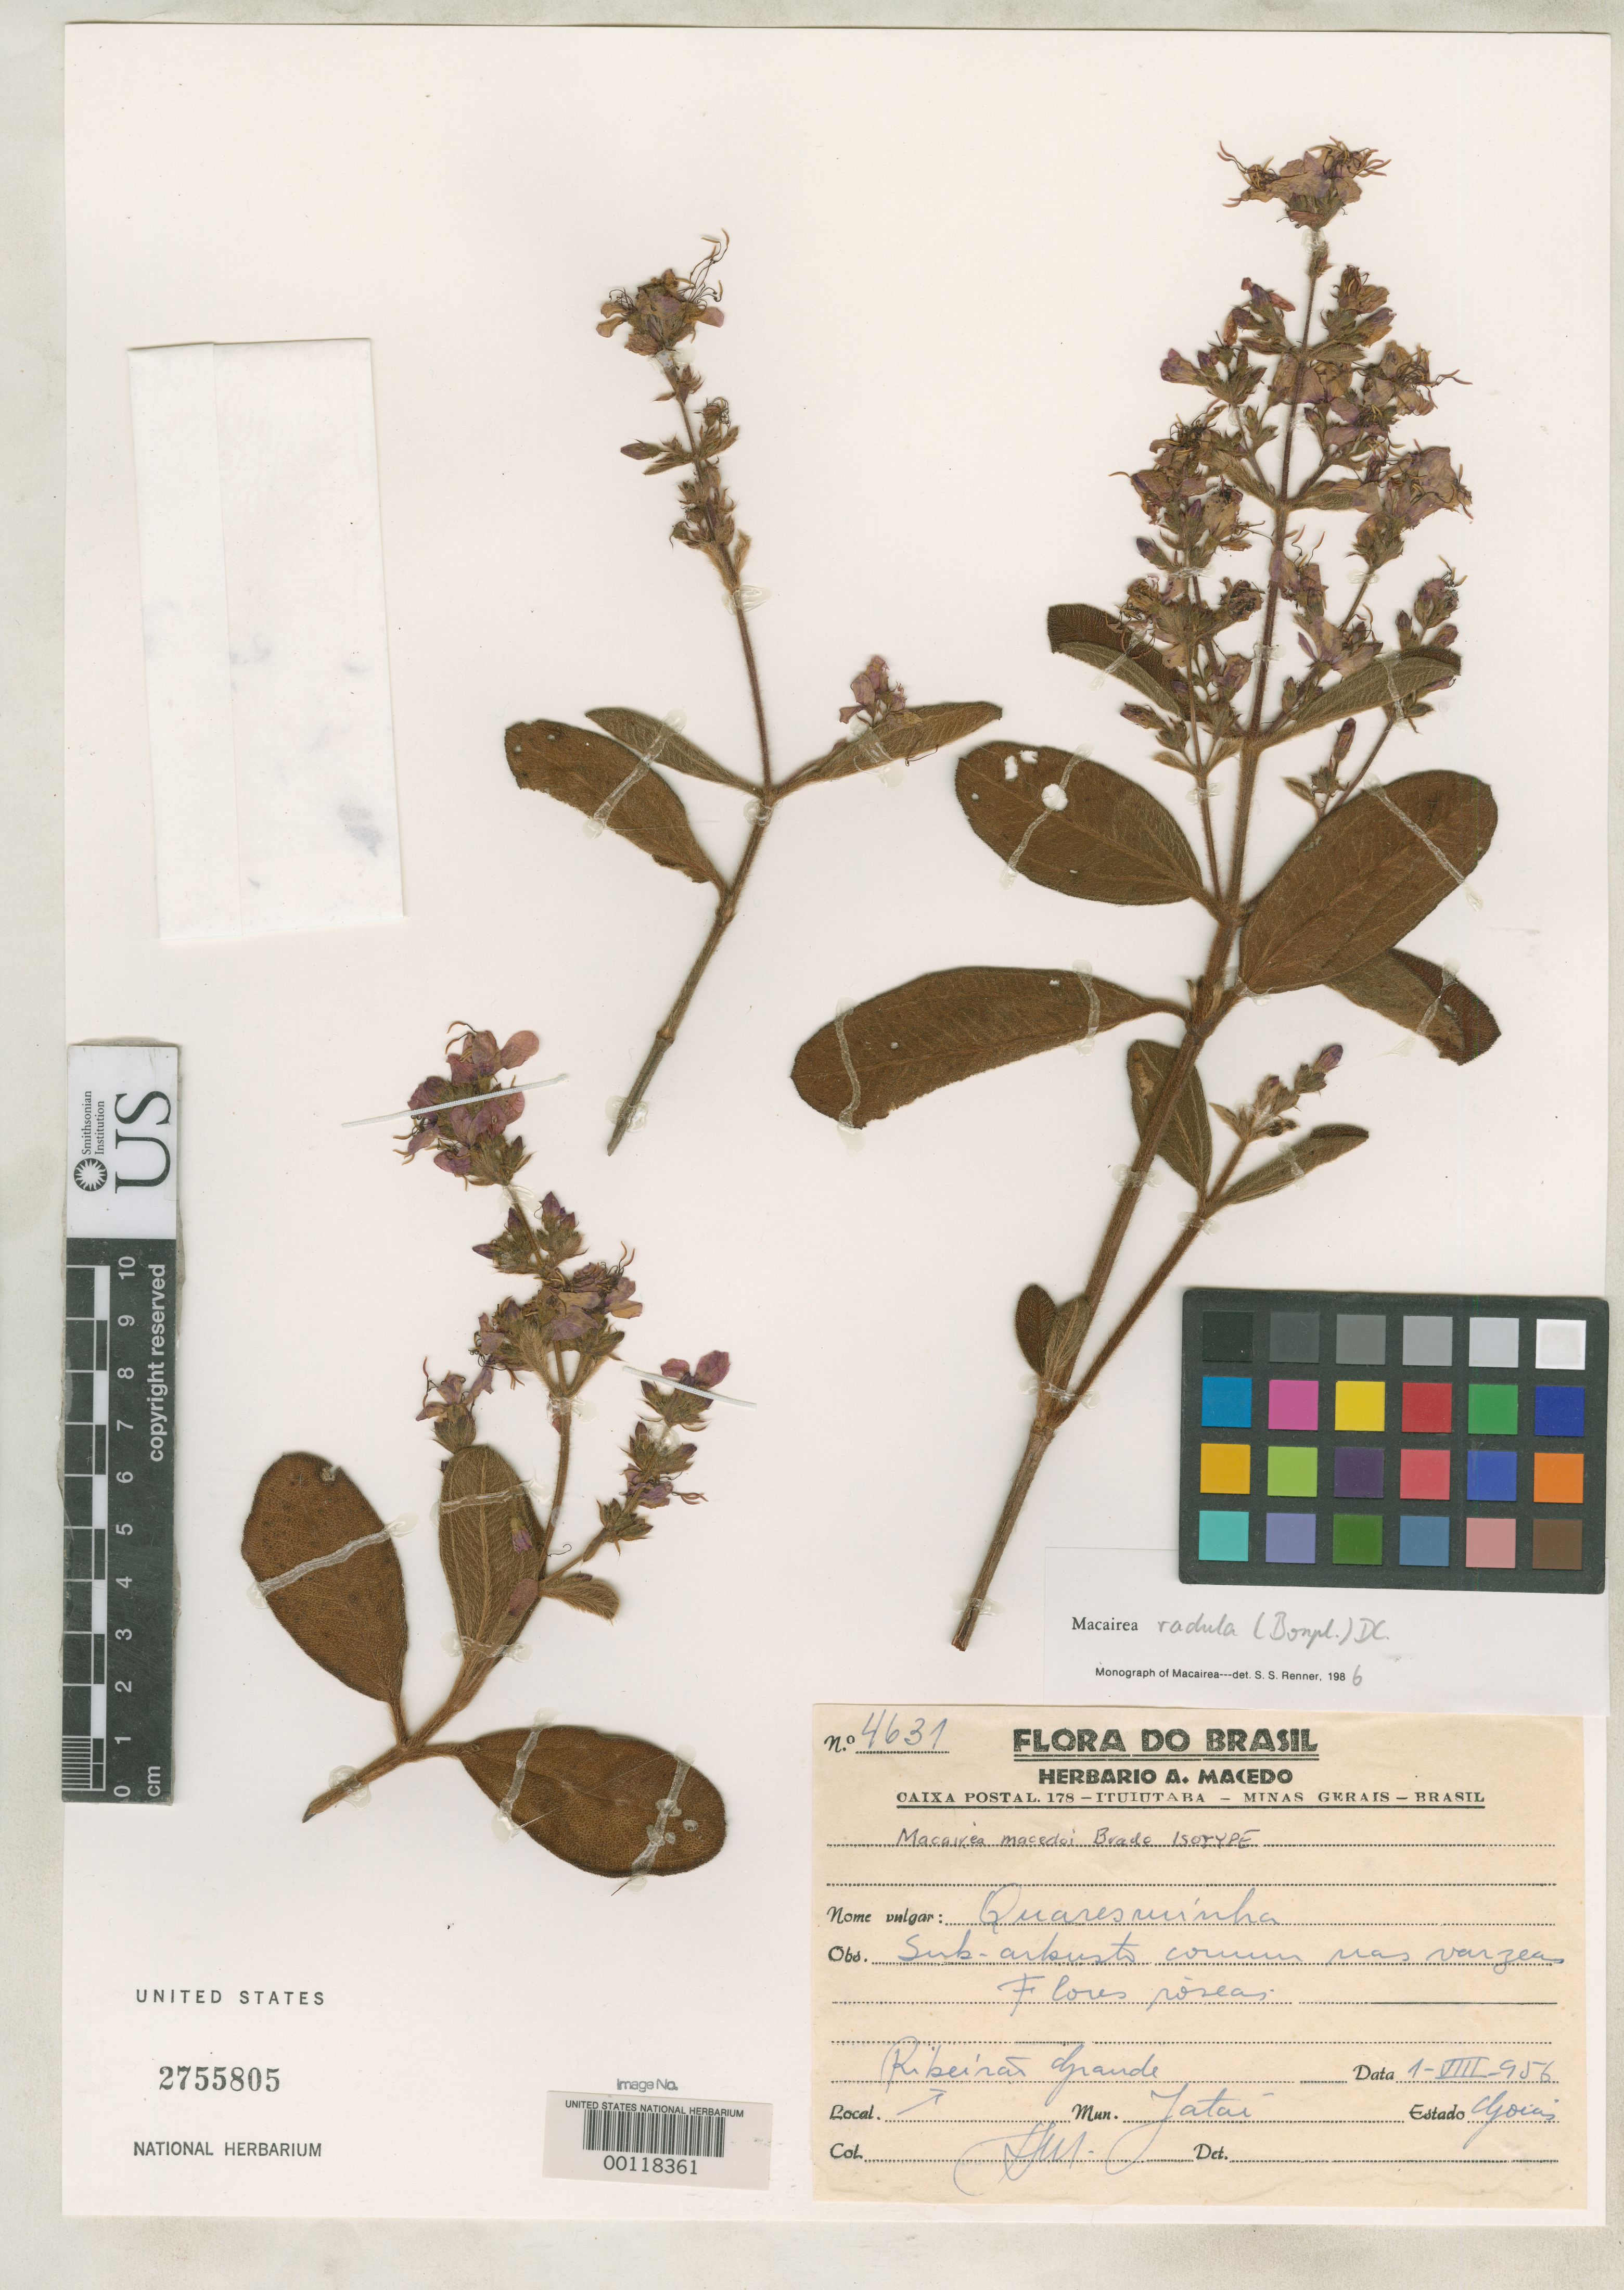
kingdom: Plantae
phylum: Tracheophyta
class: Magnoliopsida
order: Myrtales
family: Melastomataceae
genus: Macairea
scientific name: Macairea macedoi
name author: Brade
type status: Isotype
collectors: A. Macedo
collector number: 4631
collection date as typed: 01 Aug 1956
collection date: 1956-08-01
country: Brazil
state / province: Goiás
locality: Ribeirao Grande.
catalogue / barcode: US 2755805